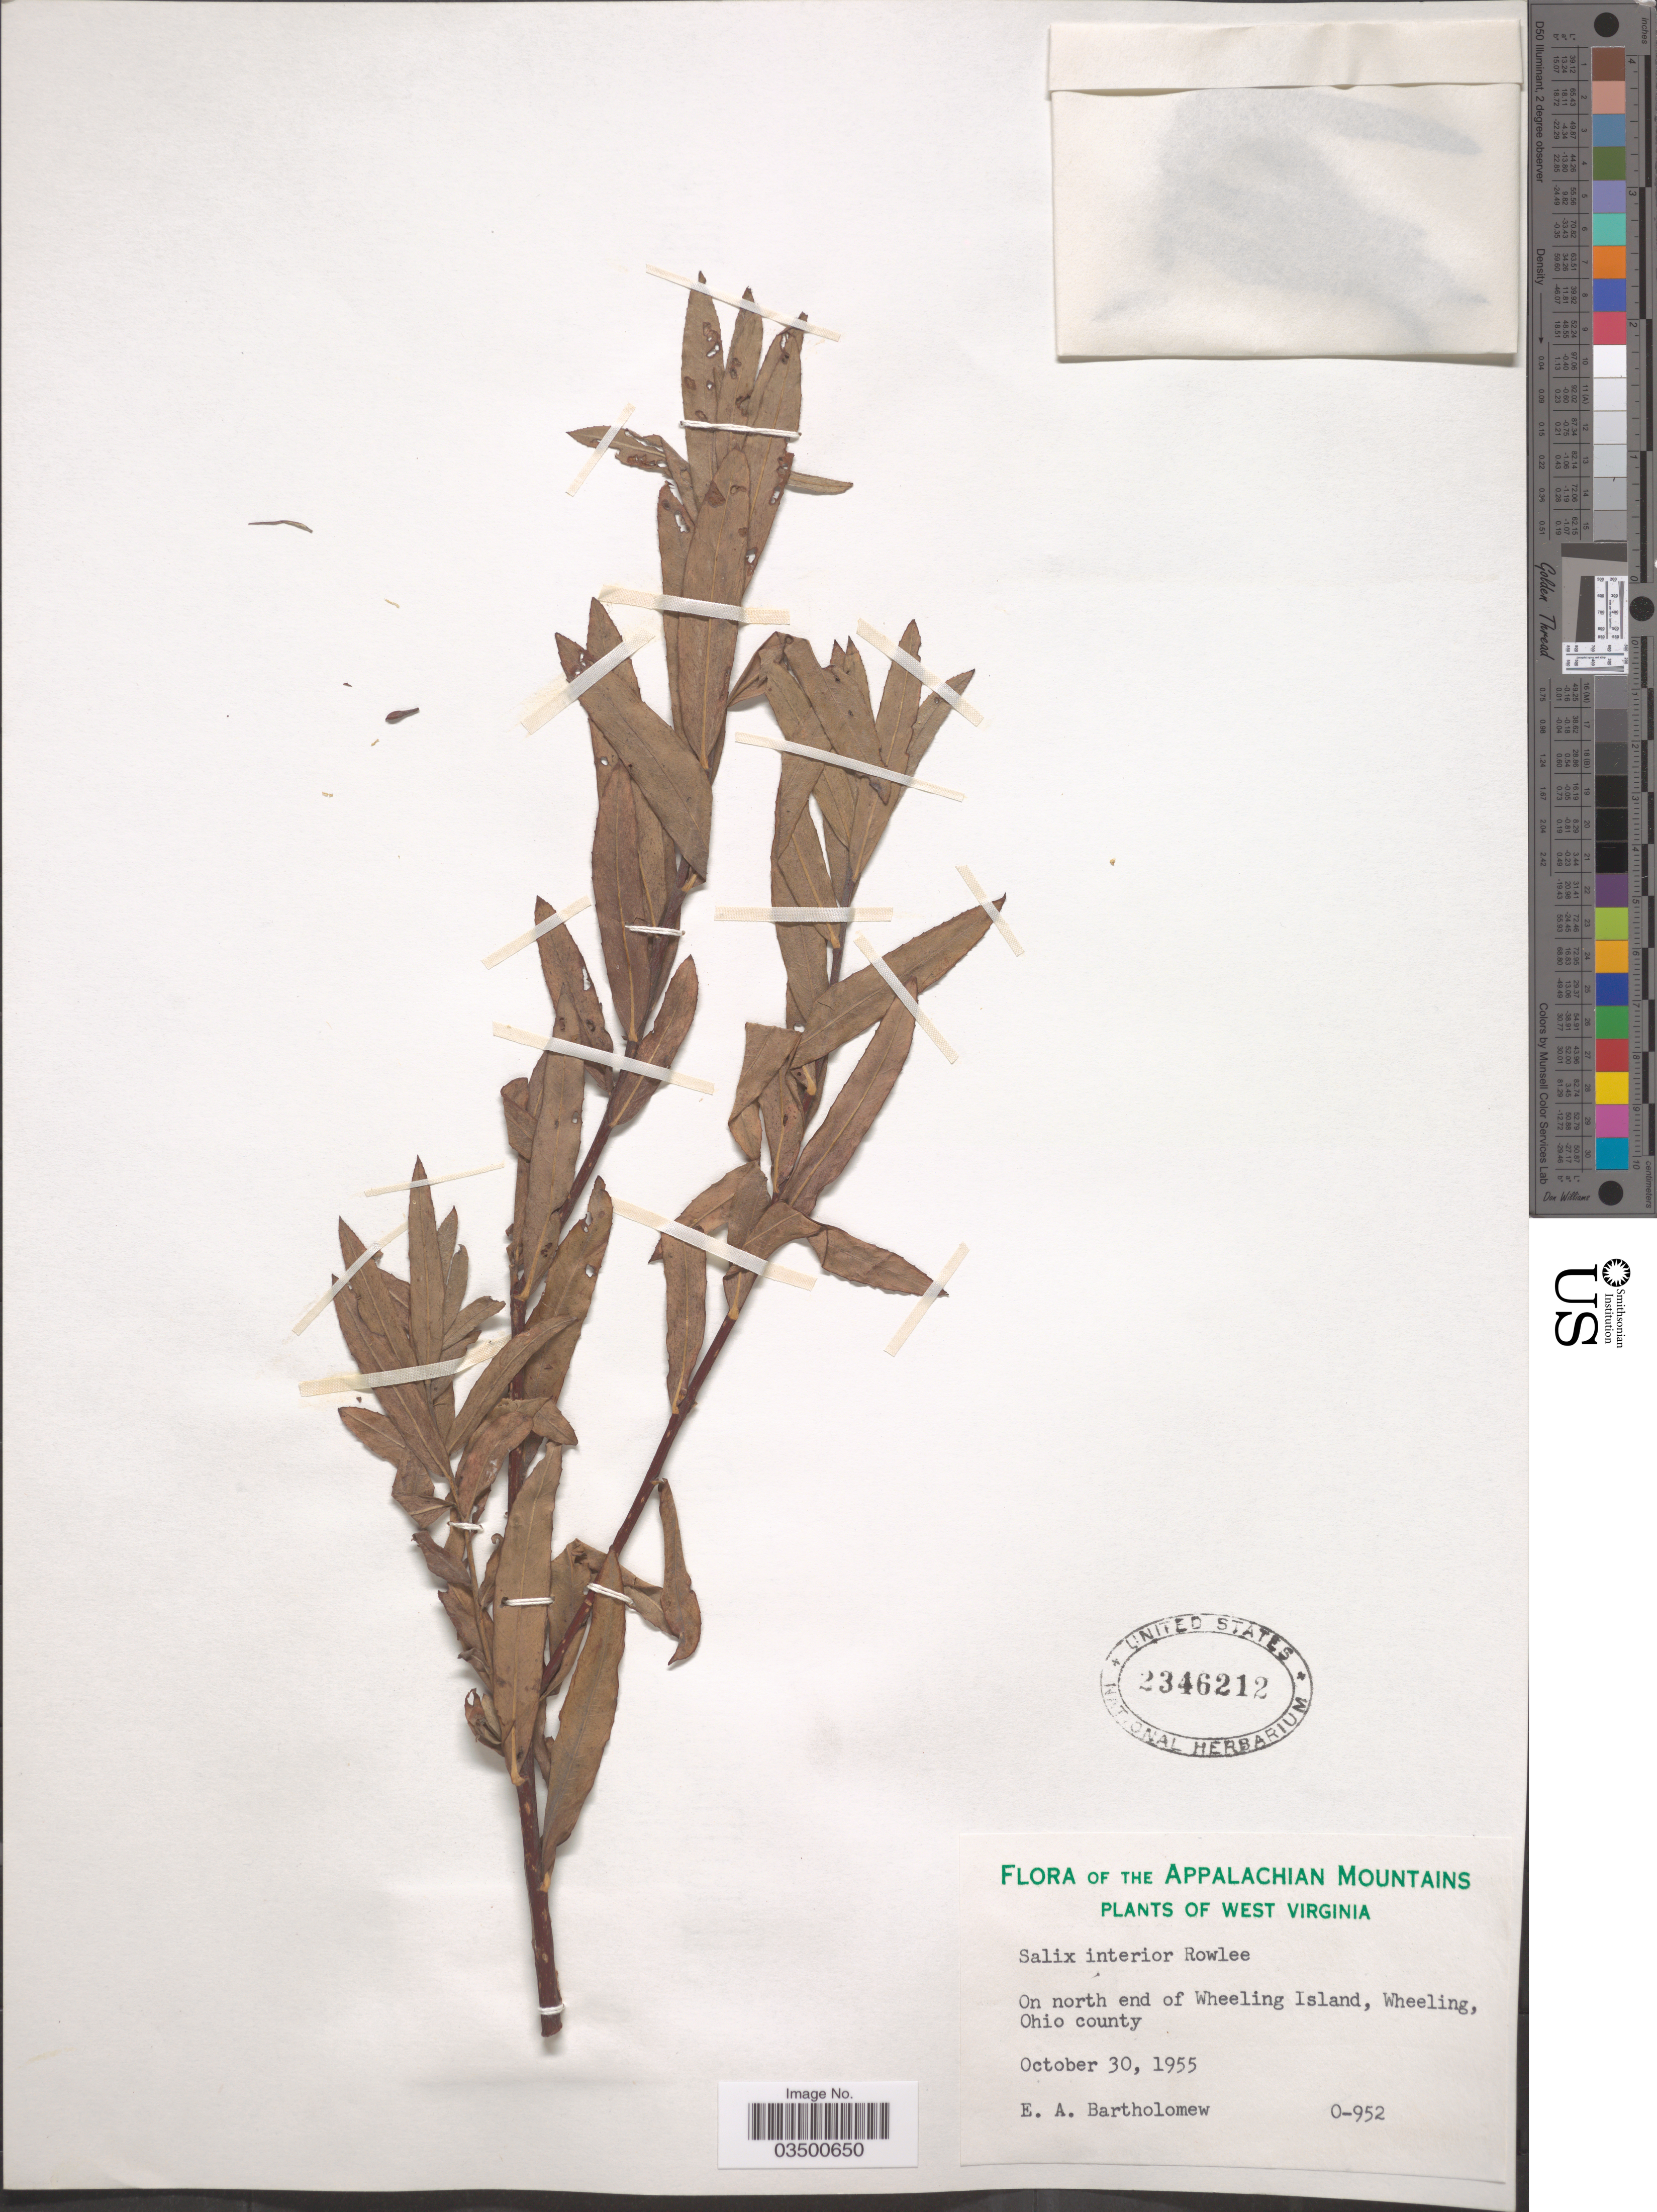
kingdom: Plantae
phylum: Tracheophyta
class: Magnoliopsida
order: Malpighiales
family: Salicaceae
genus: Salix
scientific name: Salix interior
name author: Rowlee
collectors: E. Bartholomew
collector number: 0-952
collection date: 1955-10-30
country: United States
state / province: West Virginia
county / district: Ohio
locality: The Appalachian Mountains. On north end of Wheeling Island, Wheeling, Ohio county.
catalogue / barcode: US 2346212